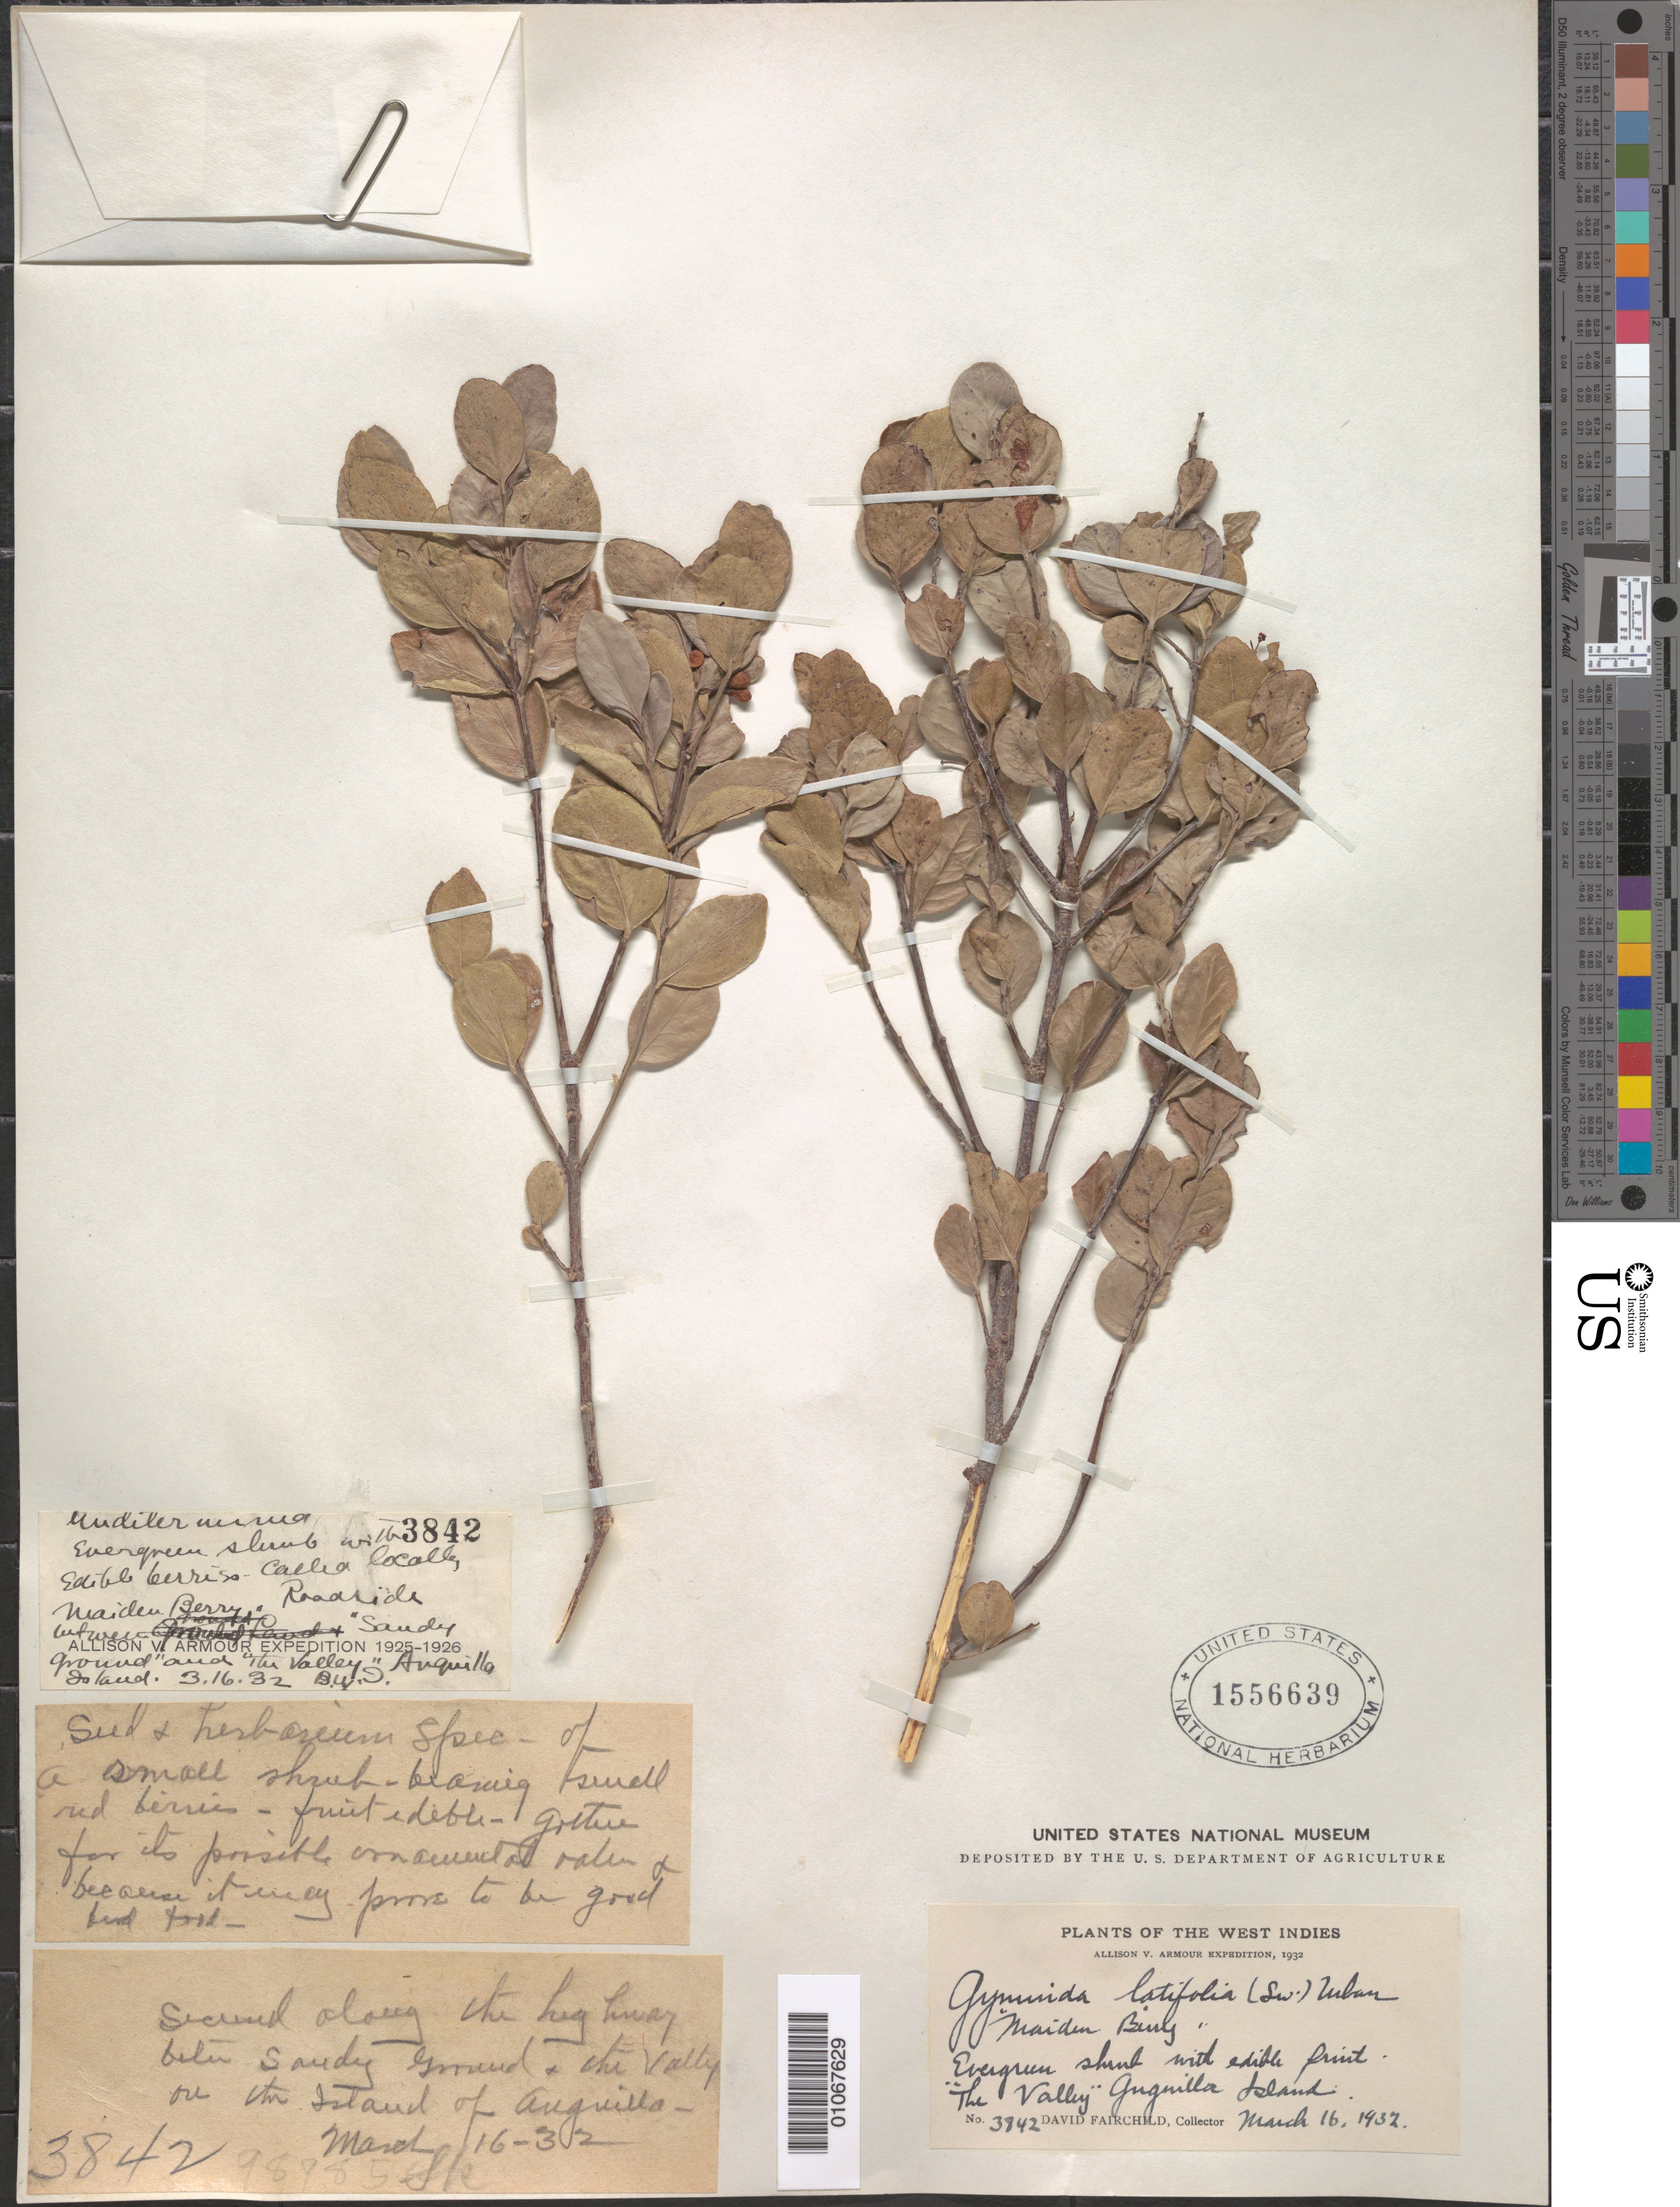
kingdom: Plantae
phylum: Tracheophyta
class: Magnoliopsida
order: Celastrales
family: Celastraceae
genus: Gyminda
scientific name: Gyminda latifolia subsp. latifolia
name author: (Sw.) Urb.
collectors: D. Fairchild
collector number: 3842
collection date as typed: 16 Mar 1932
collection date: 1932-03-16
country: Anguilla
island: Anguilla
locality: "The Valley"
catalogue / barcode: US 1556639